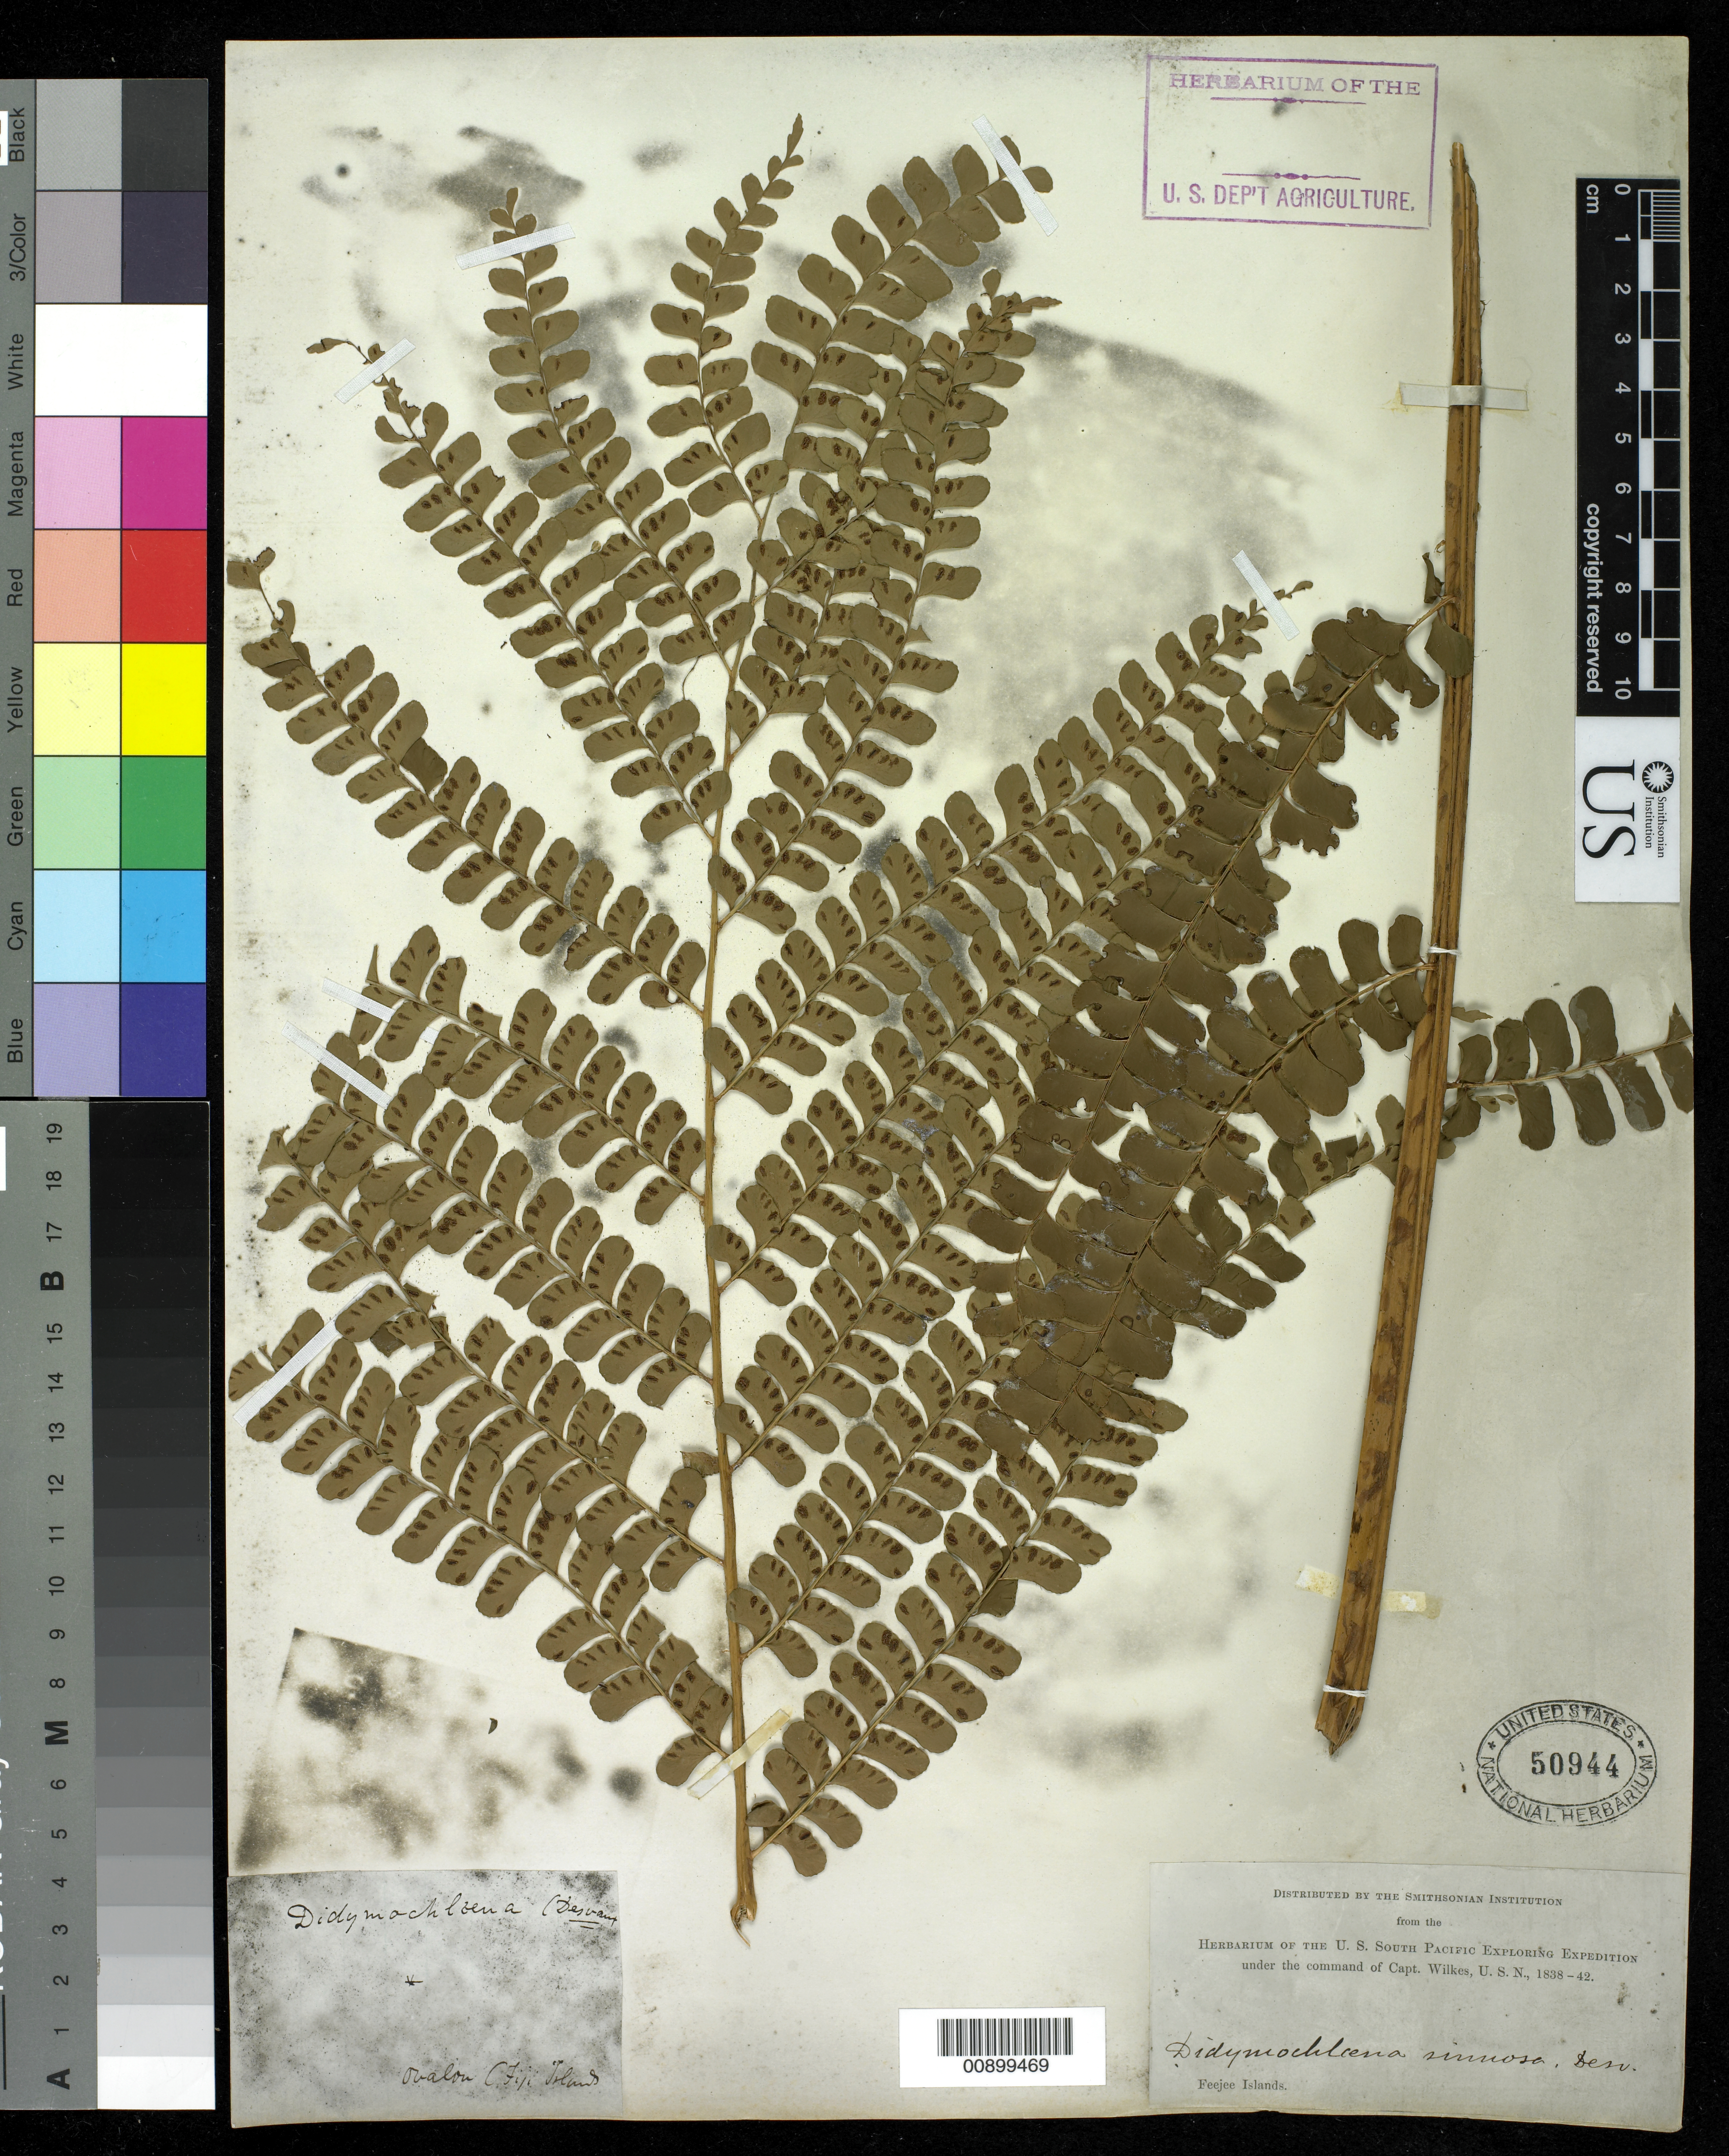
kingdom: Plantae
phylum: Tracheophyta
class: Polypodiopsida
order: Polypodiales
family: Didymochlaenaceae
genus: Didymochlaena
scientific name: Didymochlaena truncatula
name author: (Sw.) J. Sm.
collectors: Wilkes Explor. Exped.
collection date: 1838/1842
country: Fiji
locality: Feejee Islands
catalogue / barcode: US 50944